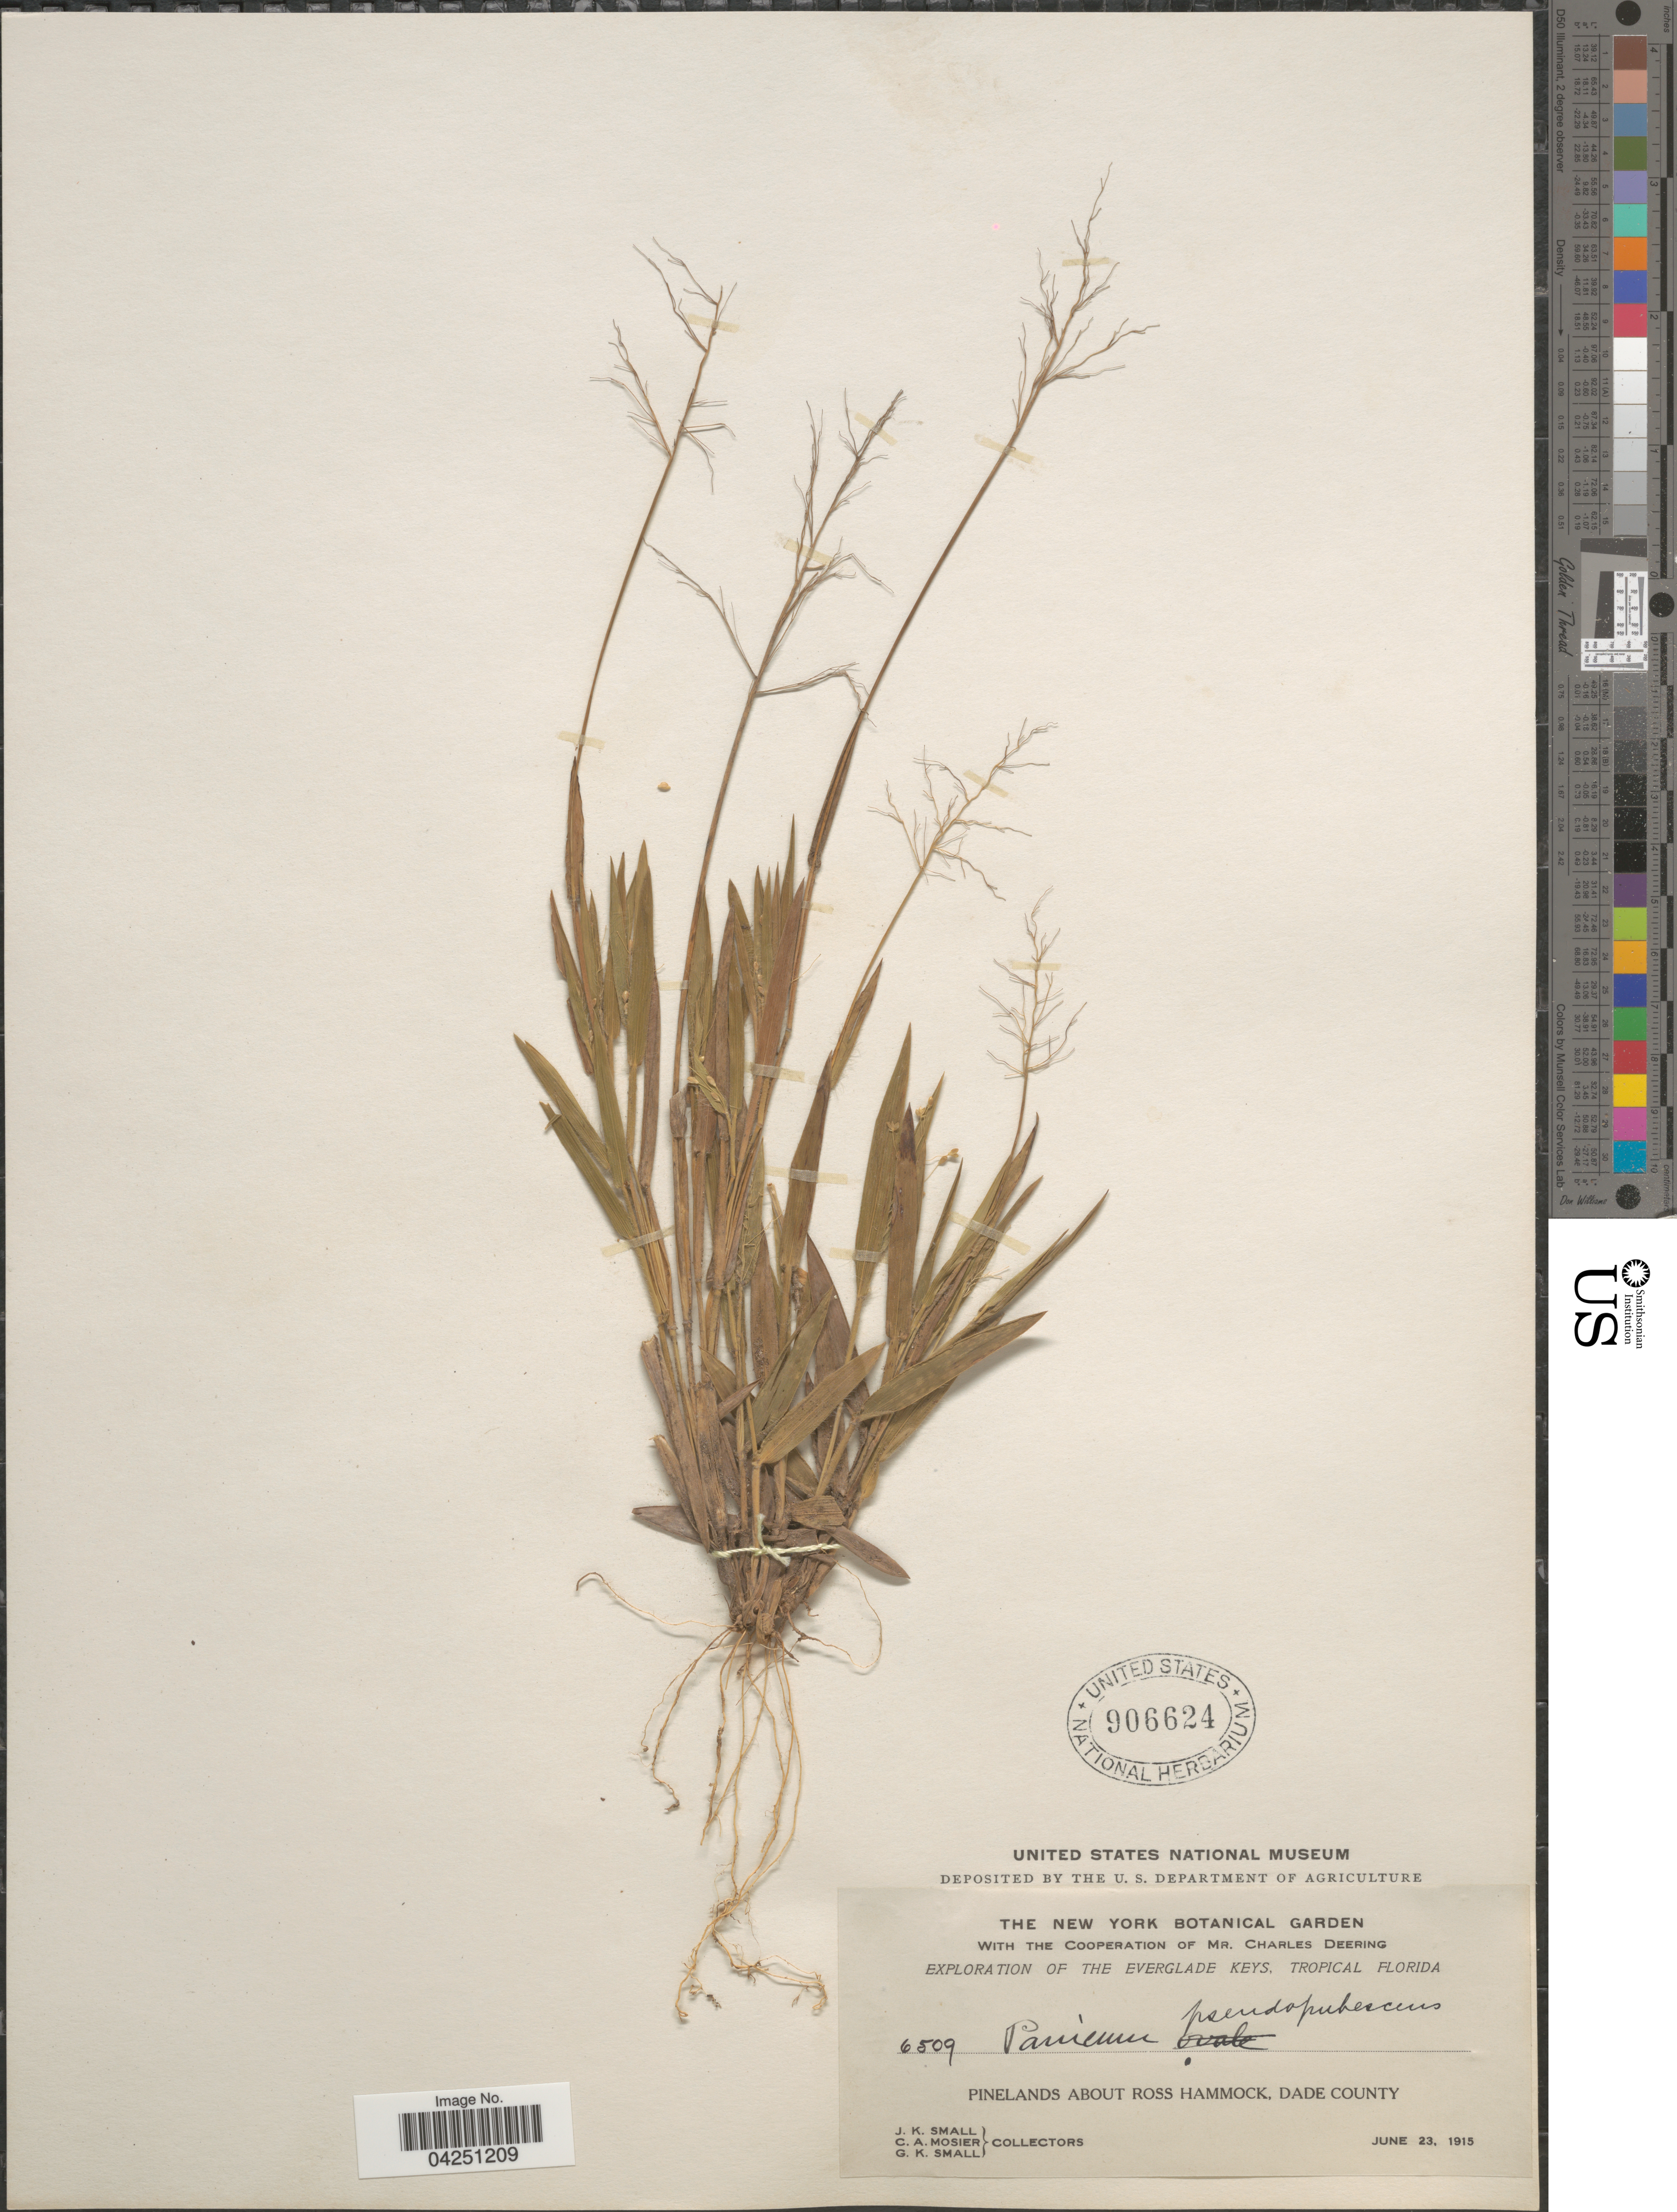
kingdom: Plantae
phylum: Tracheophyta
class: Liliopsida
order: Poales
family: Poaceae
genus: Dichanthelium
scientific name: Dichanthelium acuminatum var. acuminatum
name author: (Sw.) Gould & C.A. Clark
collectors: J. K. Small, C. A. Mosier & G. K. Small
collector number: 6509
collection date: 1915-06-23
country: United States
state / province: Florida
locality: Exploration of the Everglade Keys, Tropical Florida. Pinelands about Ross Hammock, Dade County.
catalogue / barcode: US 906624